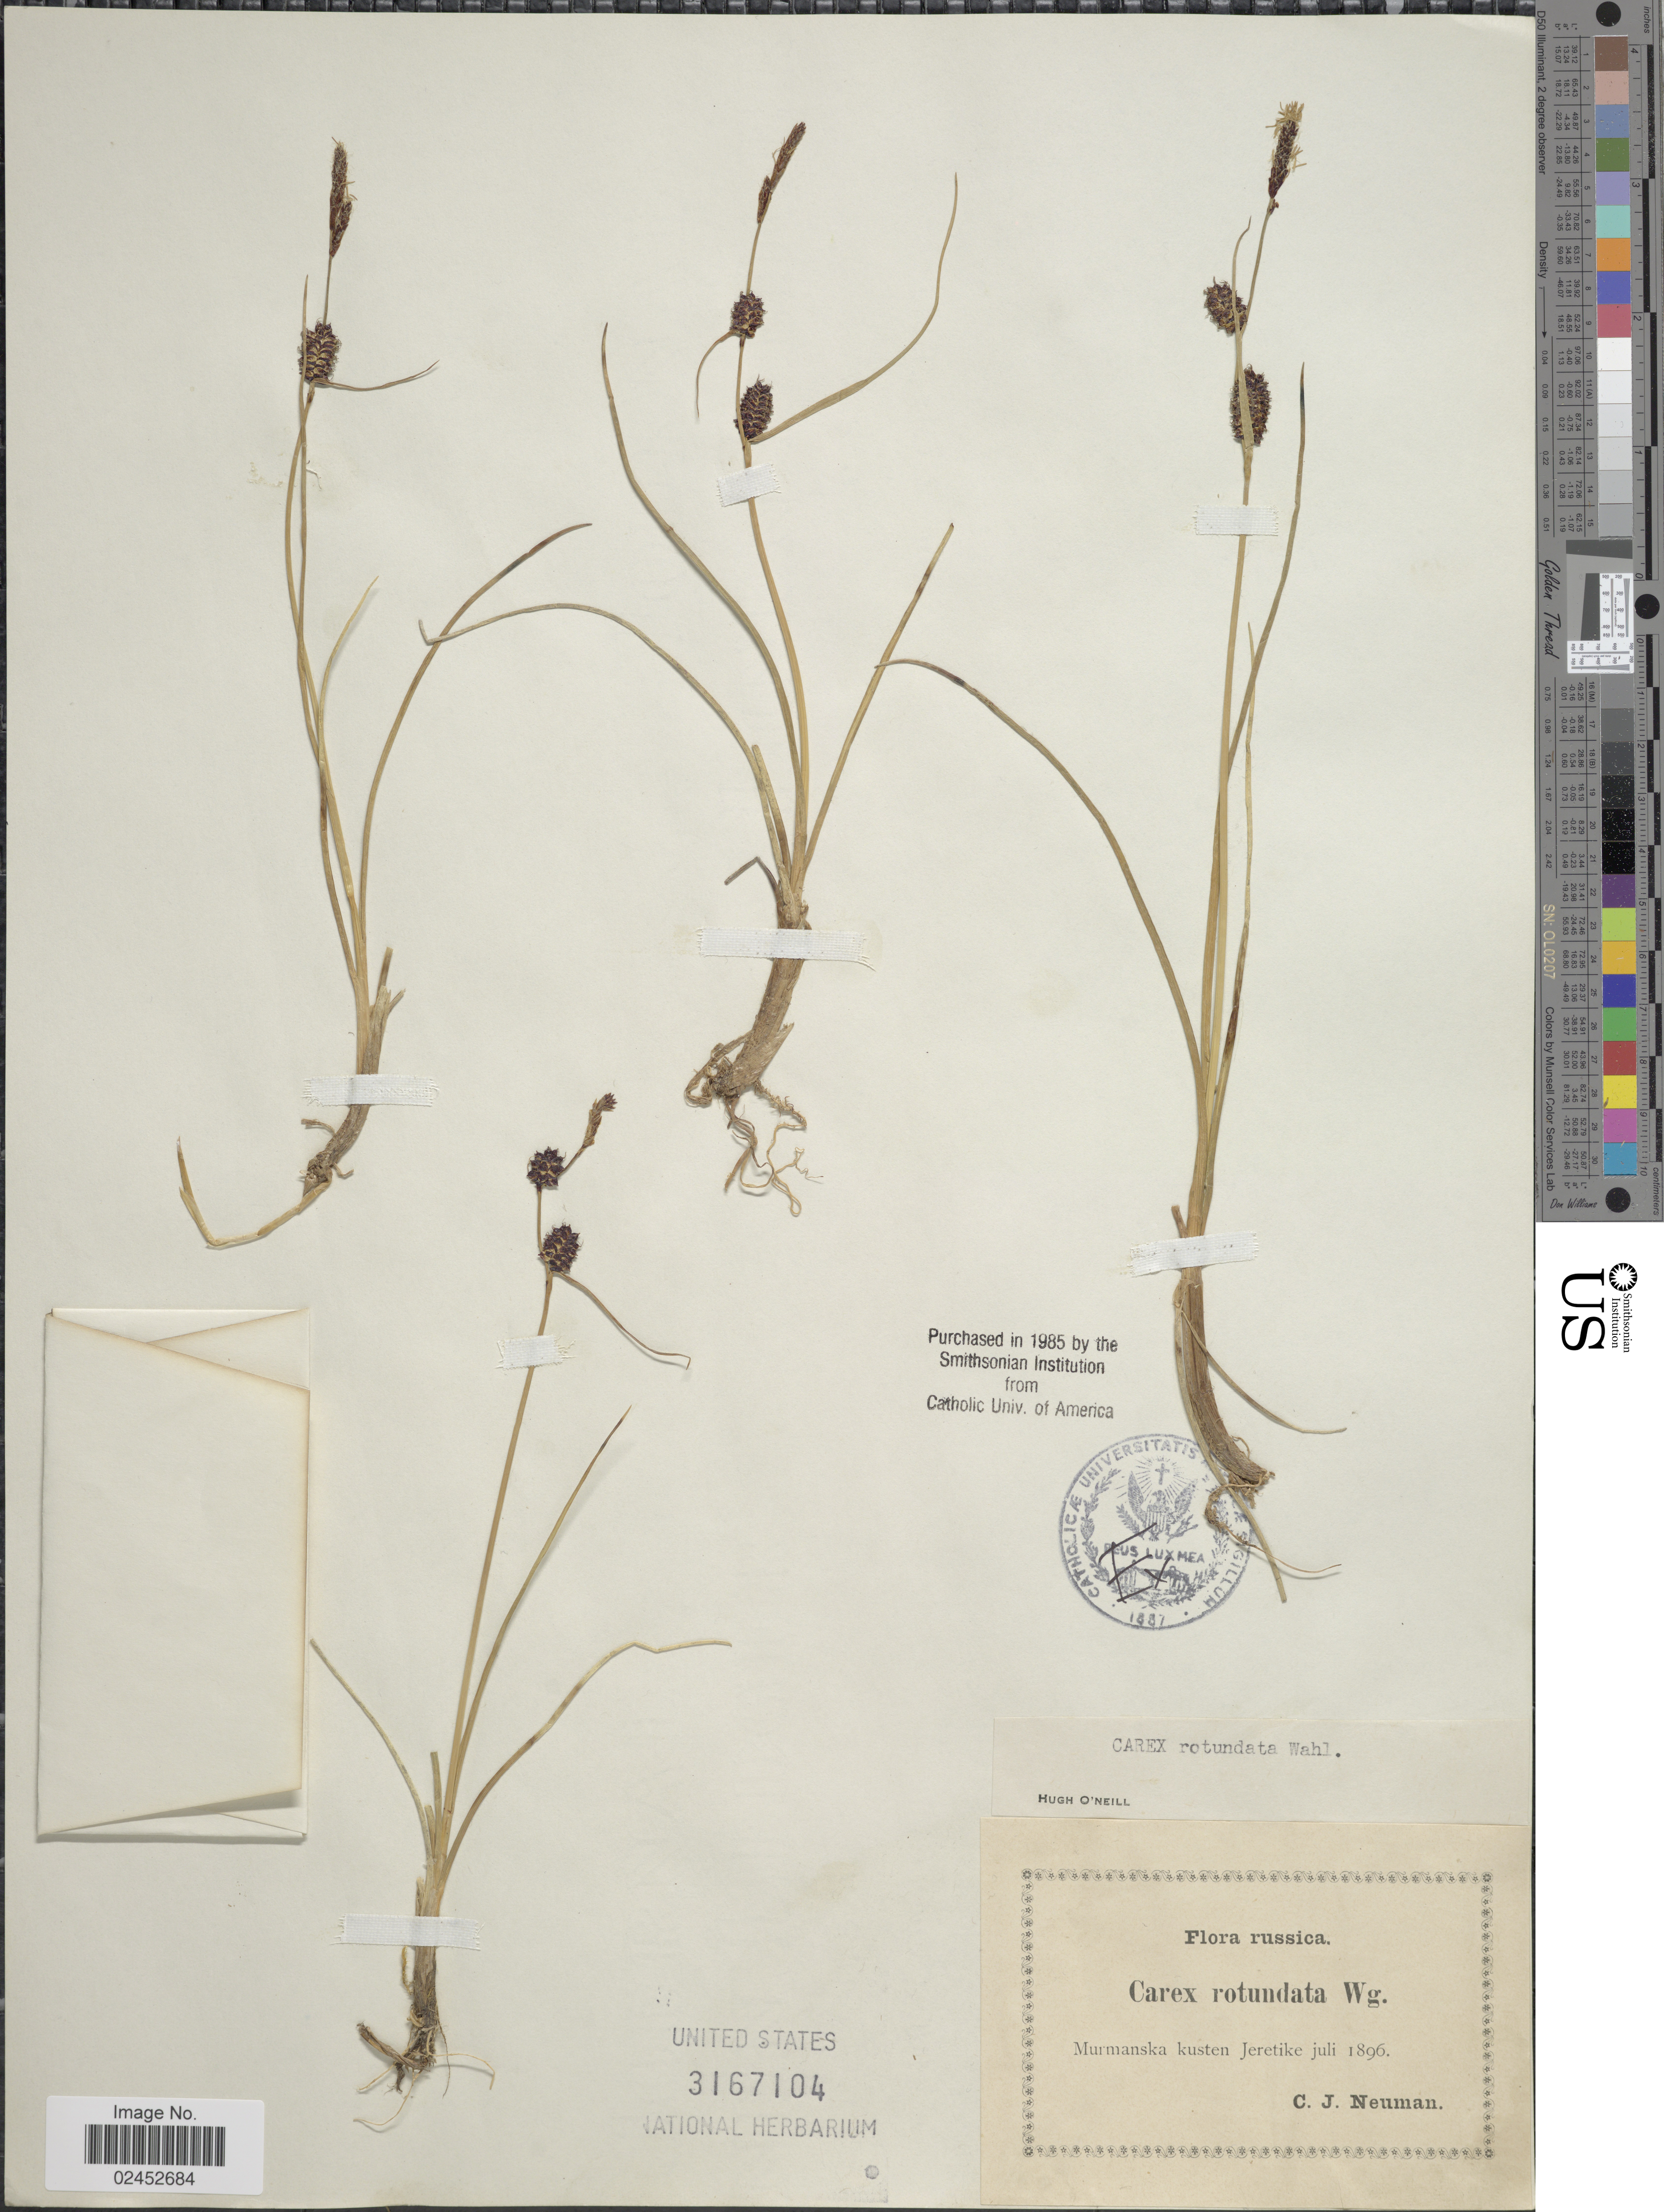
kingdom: Plantae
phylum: Tracheophyta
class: Liliopsida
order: Poales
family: Cyperaceae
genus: Carex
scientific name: Carex rotundata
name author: Wahlenb.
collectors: C. Neuman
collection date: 1896-07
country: Russian Federation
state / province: Murmansk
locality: Russica, Murmanska kusten Jeretike.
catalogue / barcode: US 3167104